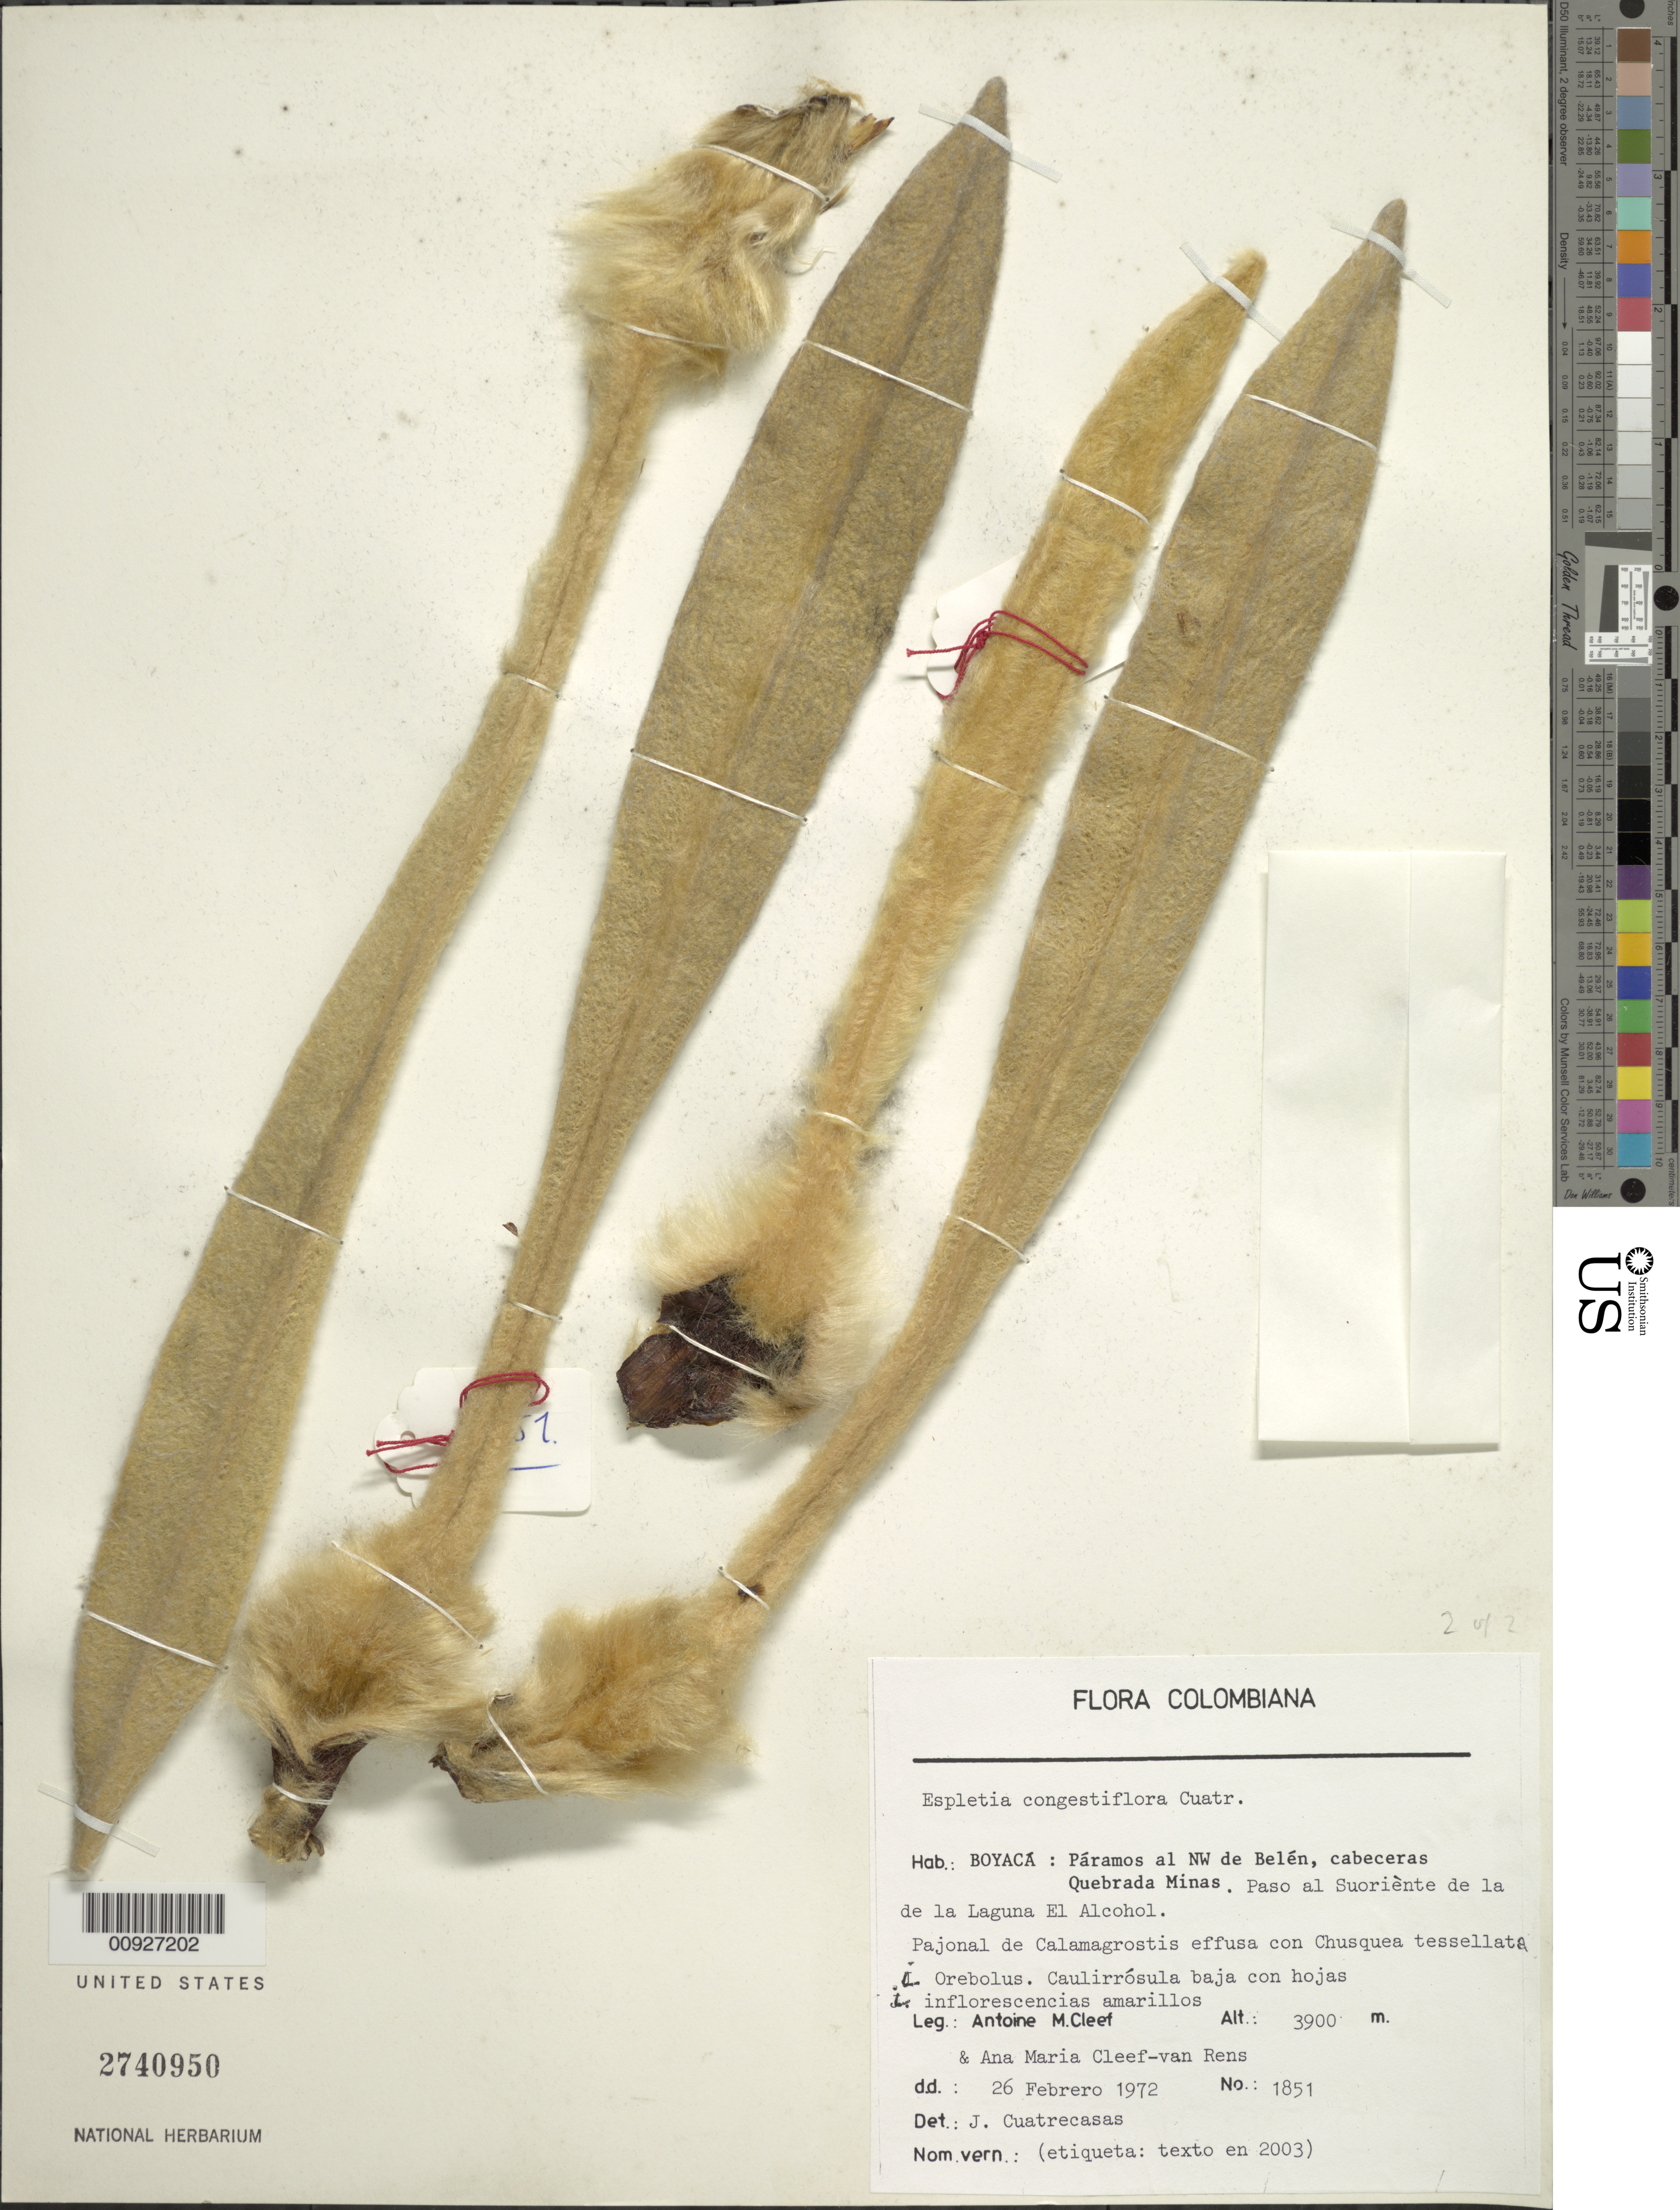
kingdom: Plantae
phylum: Tracheophyta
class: Magnoliopsida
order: Asterales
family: Asteraceae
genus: Espeletia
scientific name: Espeletia congestiflora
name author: Cuatrec.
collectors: A. M. Cleef & A. M. van Rens de Cleef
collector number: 1851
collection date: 1972-02-26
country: Colombia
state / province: Boyacá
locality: Páramos al NW de Belén, cabeceras Quebrada Minas. Paso al Suroriente de La Laguna El Alcohol.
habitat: Pajonal con Calamagostris effusa con Chusquea tessellata y Orebolus.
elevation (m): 3900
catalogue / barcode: US 2740950